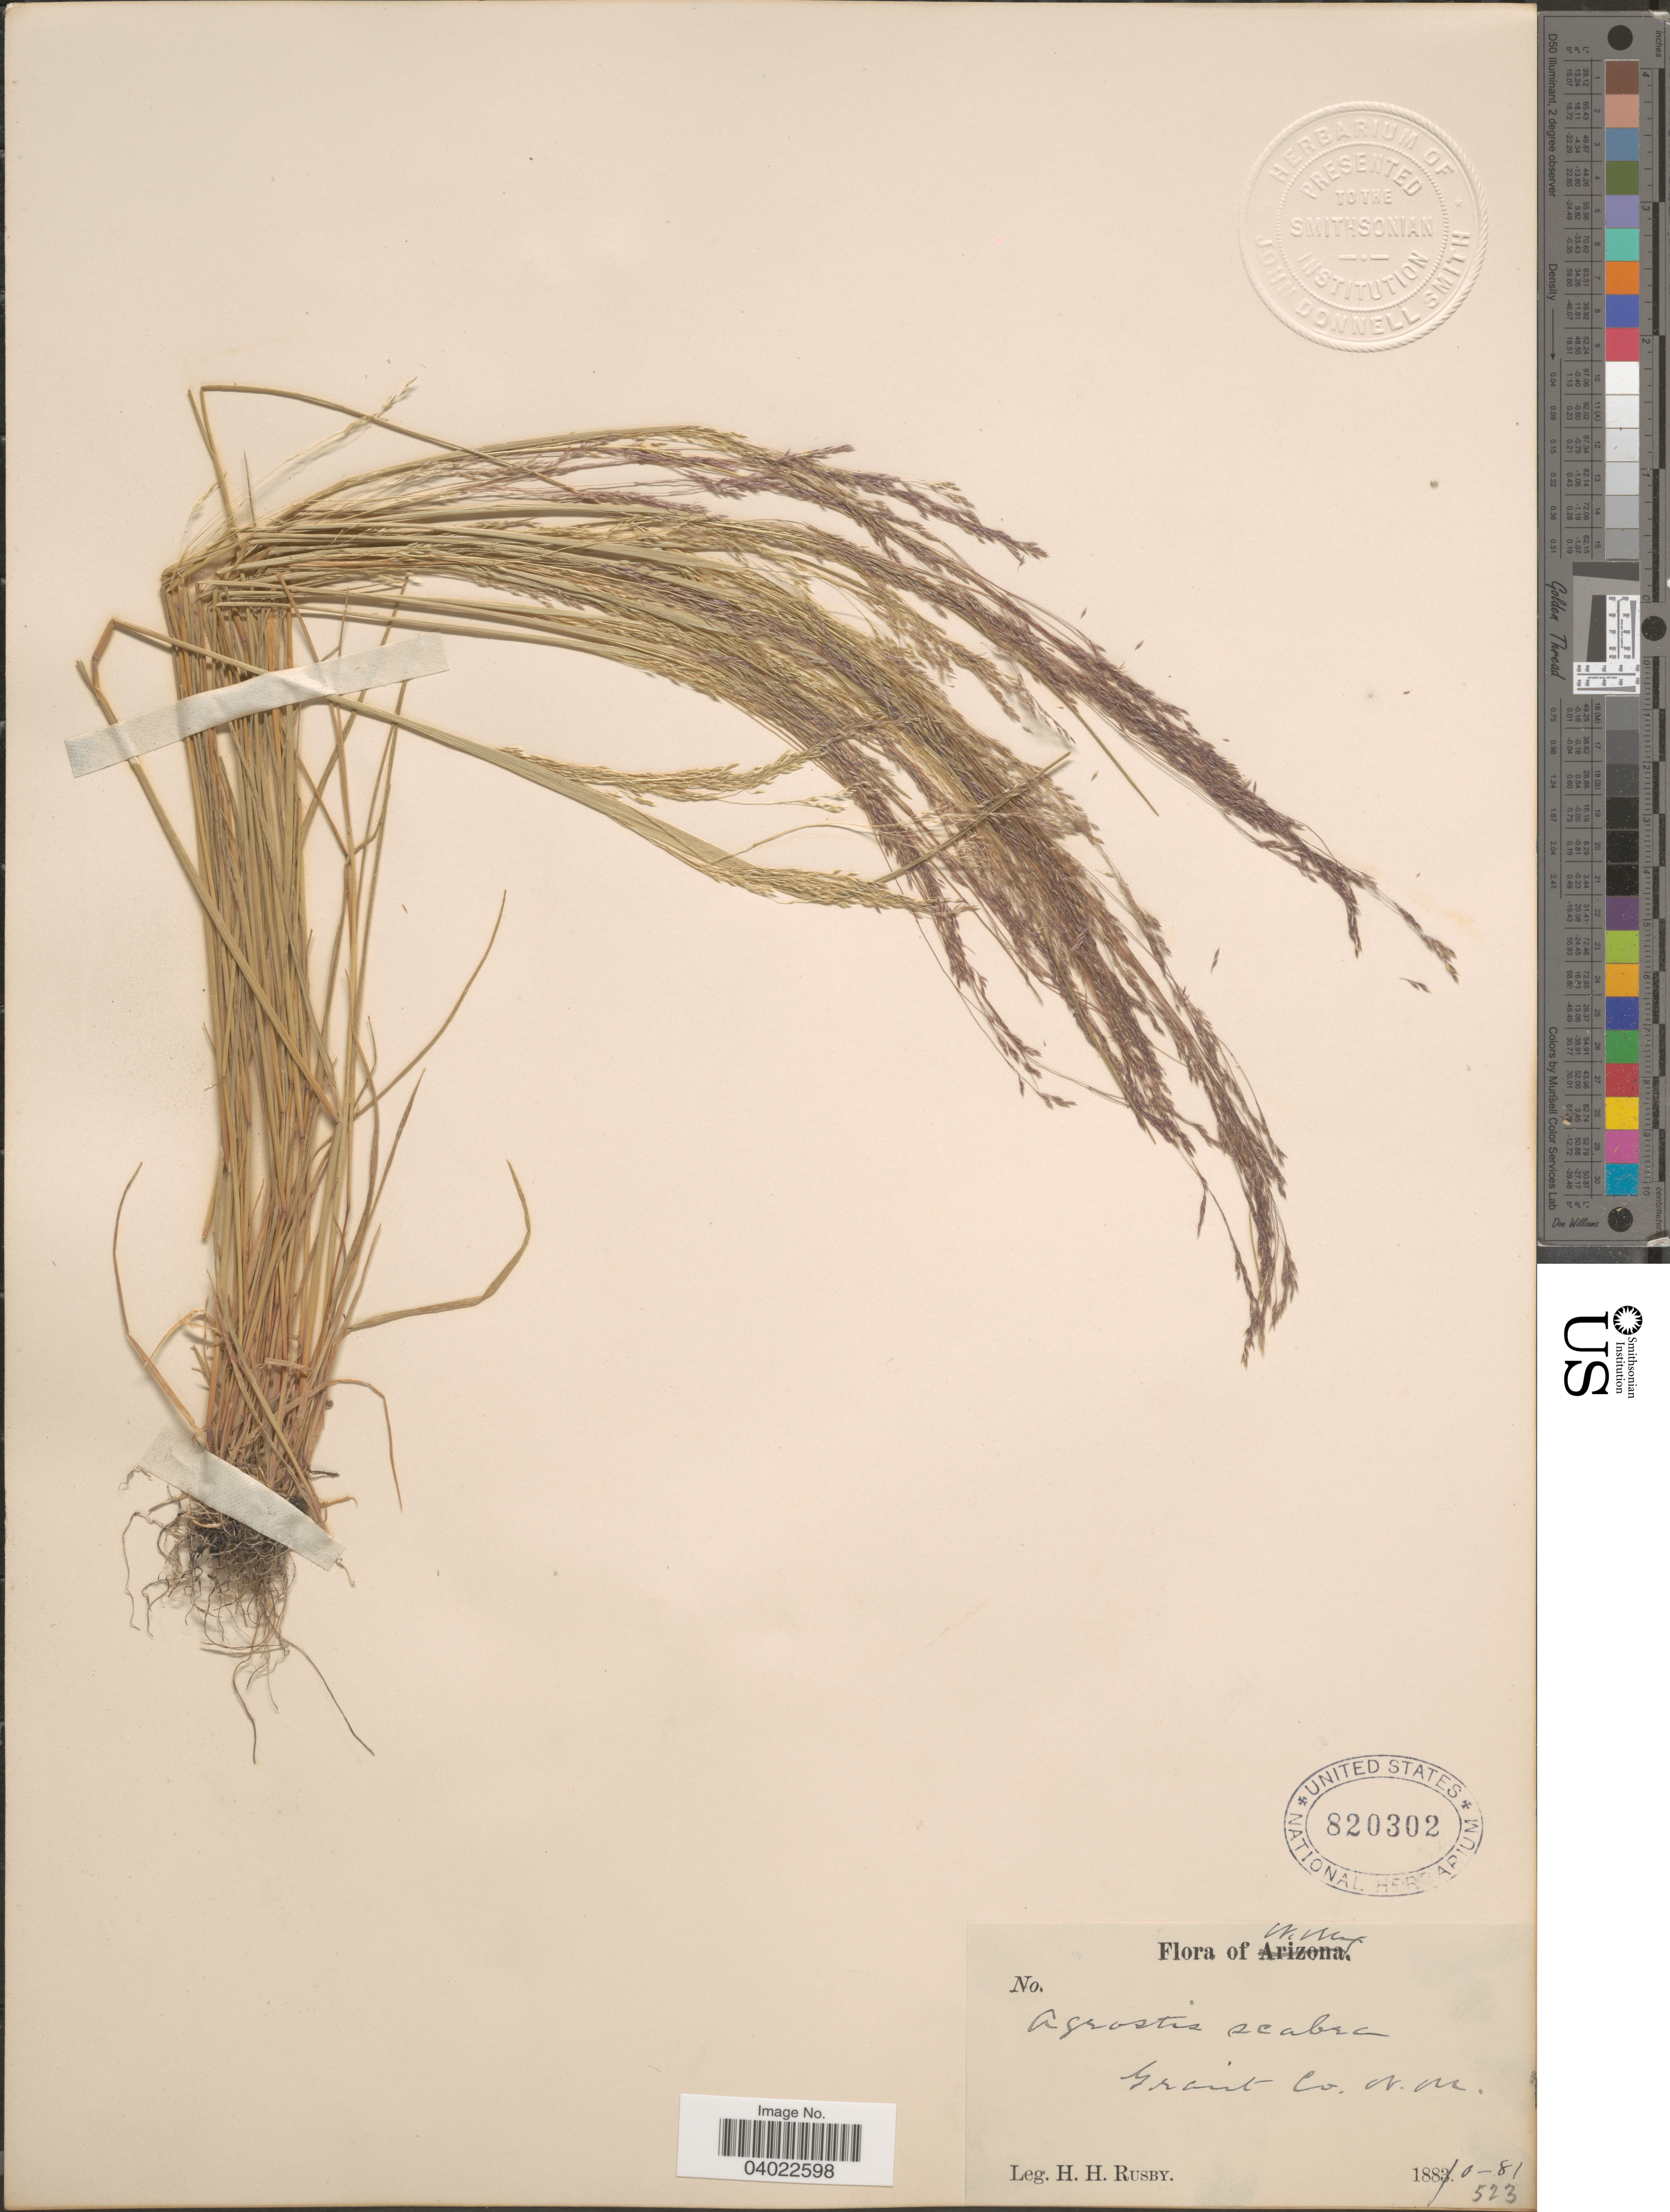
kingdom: Plantae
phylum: Tracheophyta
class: Liliopsida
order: Poales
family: Poaceae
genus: Agrostis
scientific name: Agrostis scabra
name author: Willd.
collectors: H. H. Rusby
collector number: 523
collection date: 1880/1881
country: United States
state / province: New Mexico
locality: Grant Co.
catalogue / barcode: US 820302